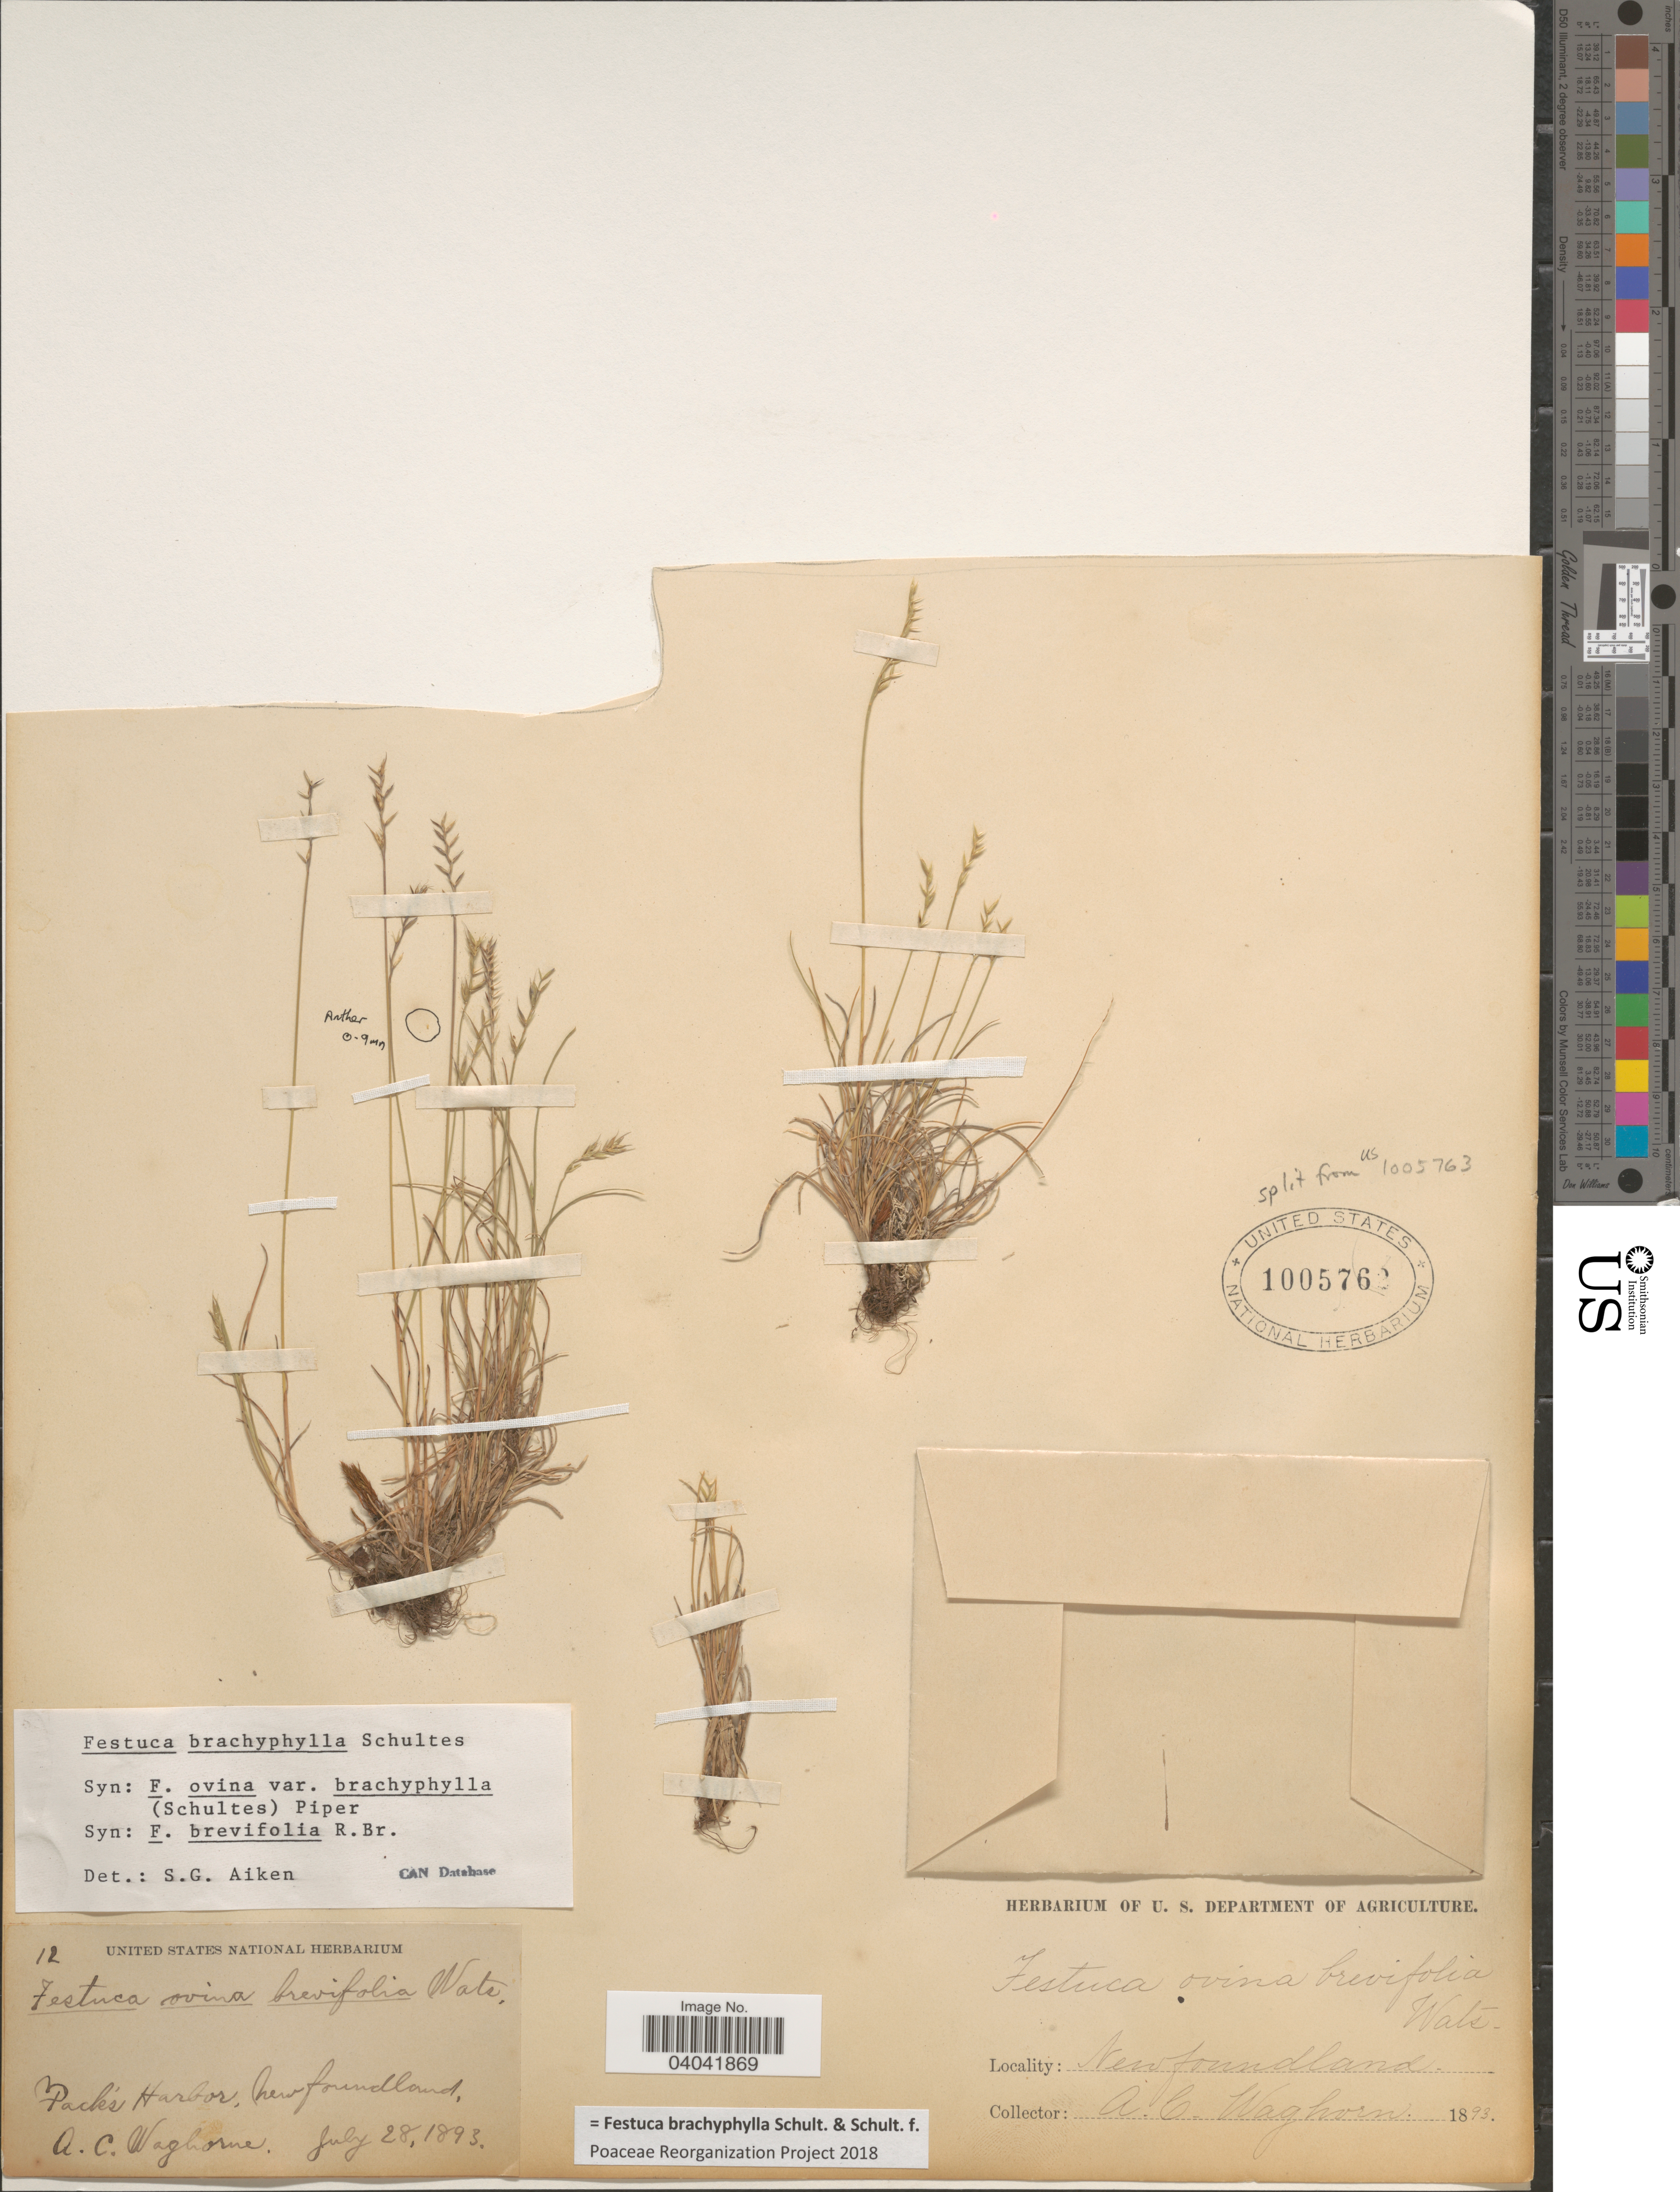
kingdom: Plantae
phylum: Tracheophyta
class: Liliopsida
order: Poales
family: Poaceae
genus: Festuca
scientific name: Festuca brachyphylla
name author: Schult. & Schult. f.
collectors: A. Waghorne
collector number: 12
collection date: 1893-07-28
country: Canada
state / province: Newfoundland and Labrador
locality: Pack's Harbor.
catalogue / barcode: US 1005762